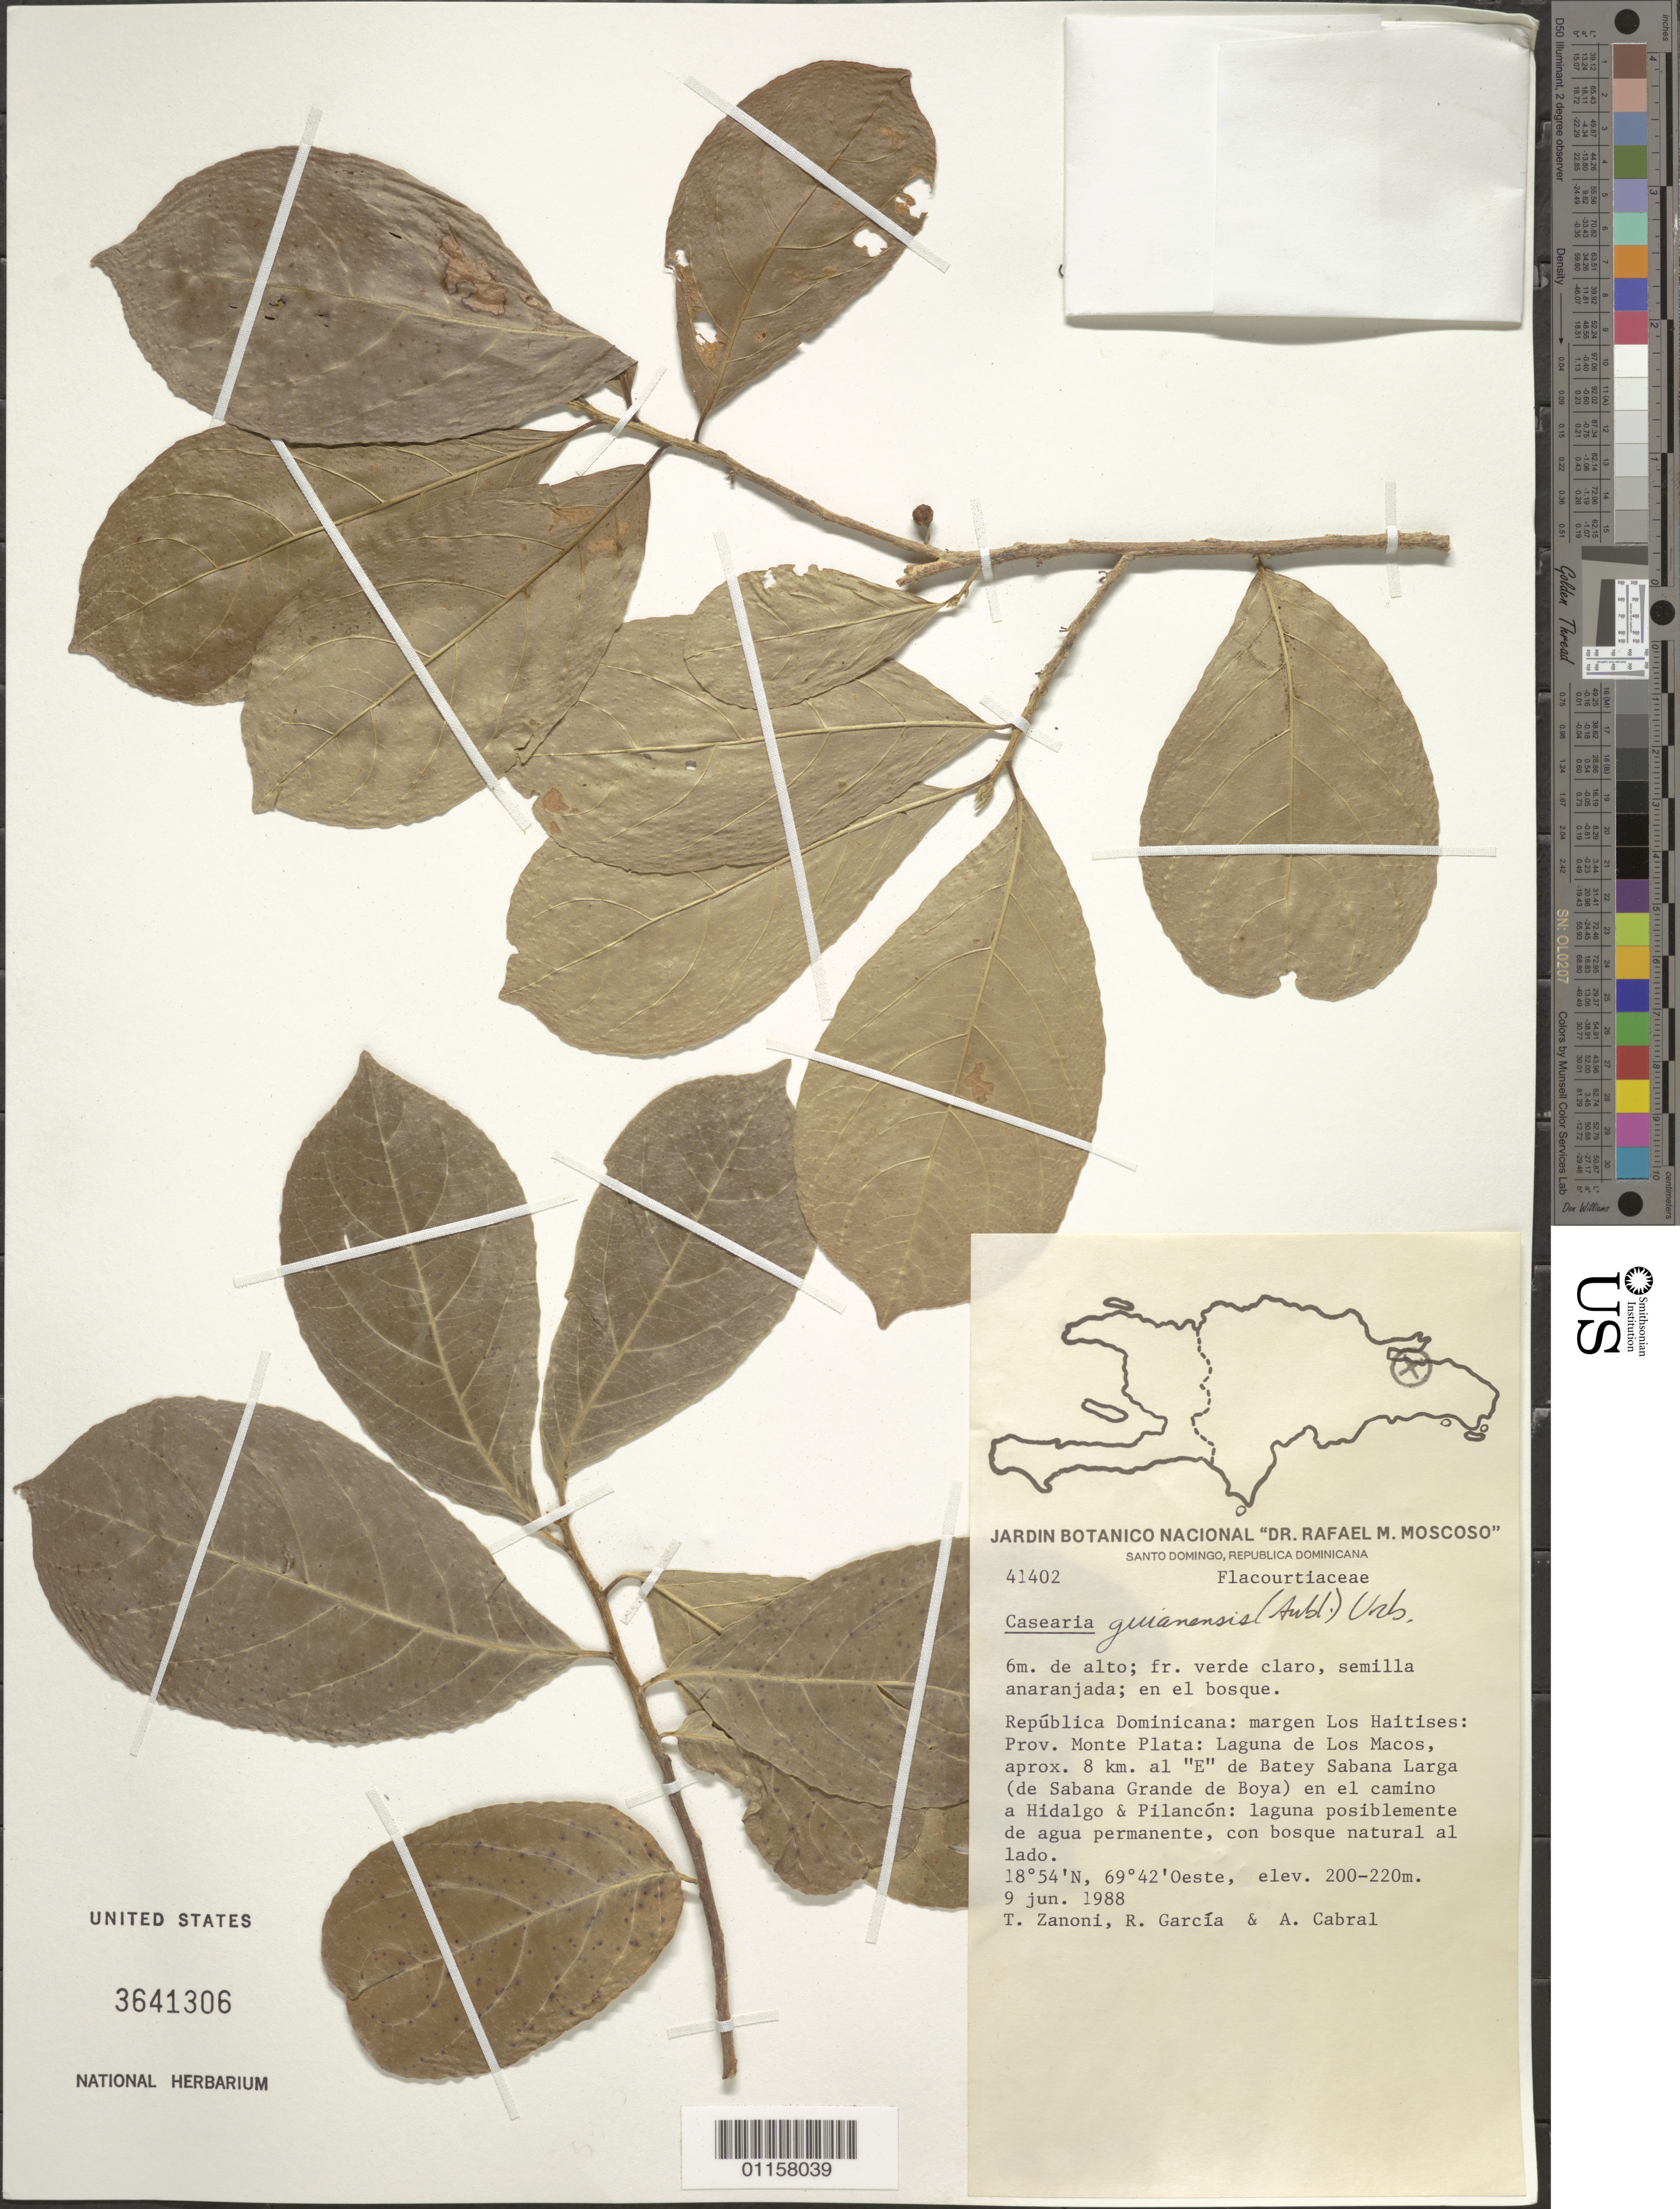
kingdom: Plantae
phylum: Tracheophyta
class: Magnoliopsida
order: Malpighiales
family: Salicaceae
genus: Casearia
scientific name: Casearia guianensis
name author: (Aubl.) Urb.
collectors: T. A. Zanoni, R. García & A. Cabral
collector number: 41402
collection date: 1988-06-09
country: Dominican Republic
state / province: Monte Plata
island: Hispaniola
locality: Margen Los Haitises; Laguna de Los Macos, aprox. 8 km al "E" de Batey Sabana Larga (de Sabana Grande de Boya) en el camino a Hidaldo & Pilancón.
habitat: Laguna posiblemente de agua permanente, con bosque natural al lado; en el bosque.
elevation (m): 200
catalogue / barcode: US 3641306